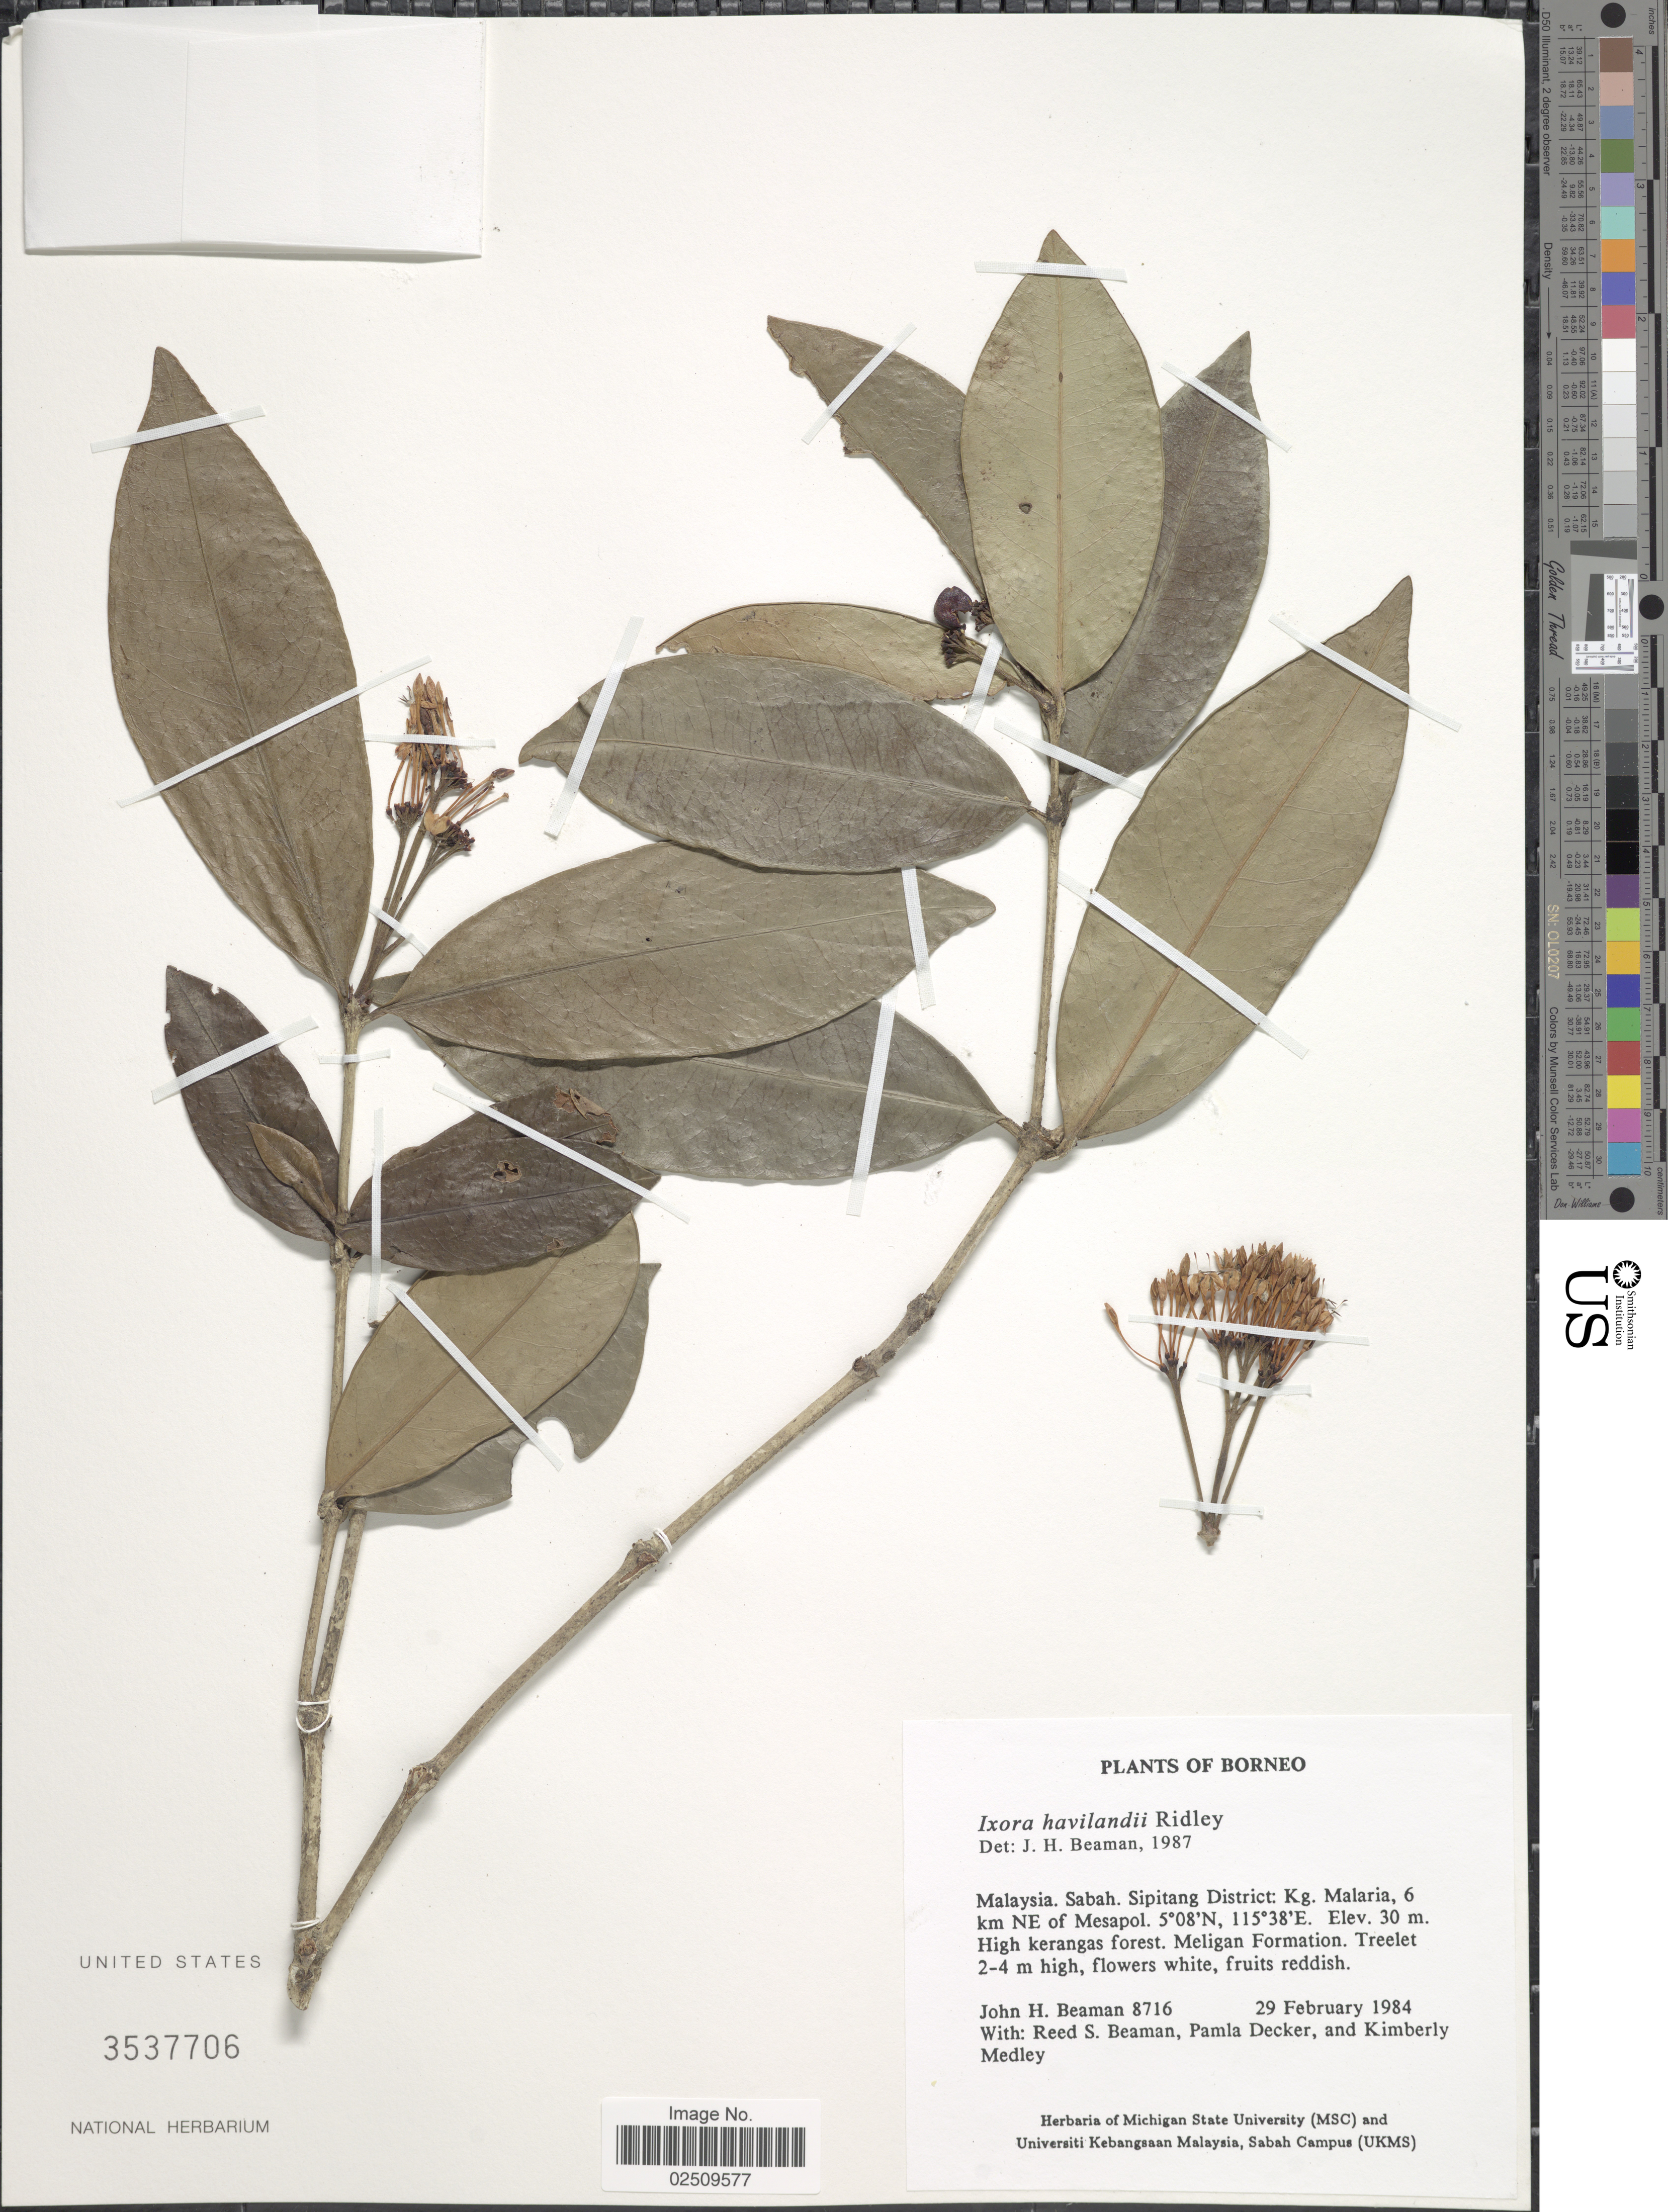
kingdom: Plantae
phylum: Tracheophyta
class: Magnoliopsida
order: Gentianales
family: Rubiaceae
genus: Ixora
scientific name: Ixora havilandii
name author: Ridl.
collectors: J. H. Beaman, R. S. Beaman, P. Decker & K. Medley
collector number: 8716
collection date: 1984-02-29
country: Malaysia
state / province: Sabah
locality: Sipitang District: Kg. Malaria, 6 km NE of Mesapol. High kerangas forest. Meligan Formation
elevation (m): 30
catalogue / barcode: US 3537706